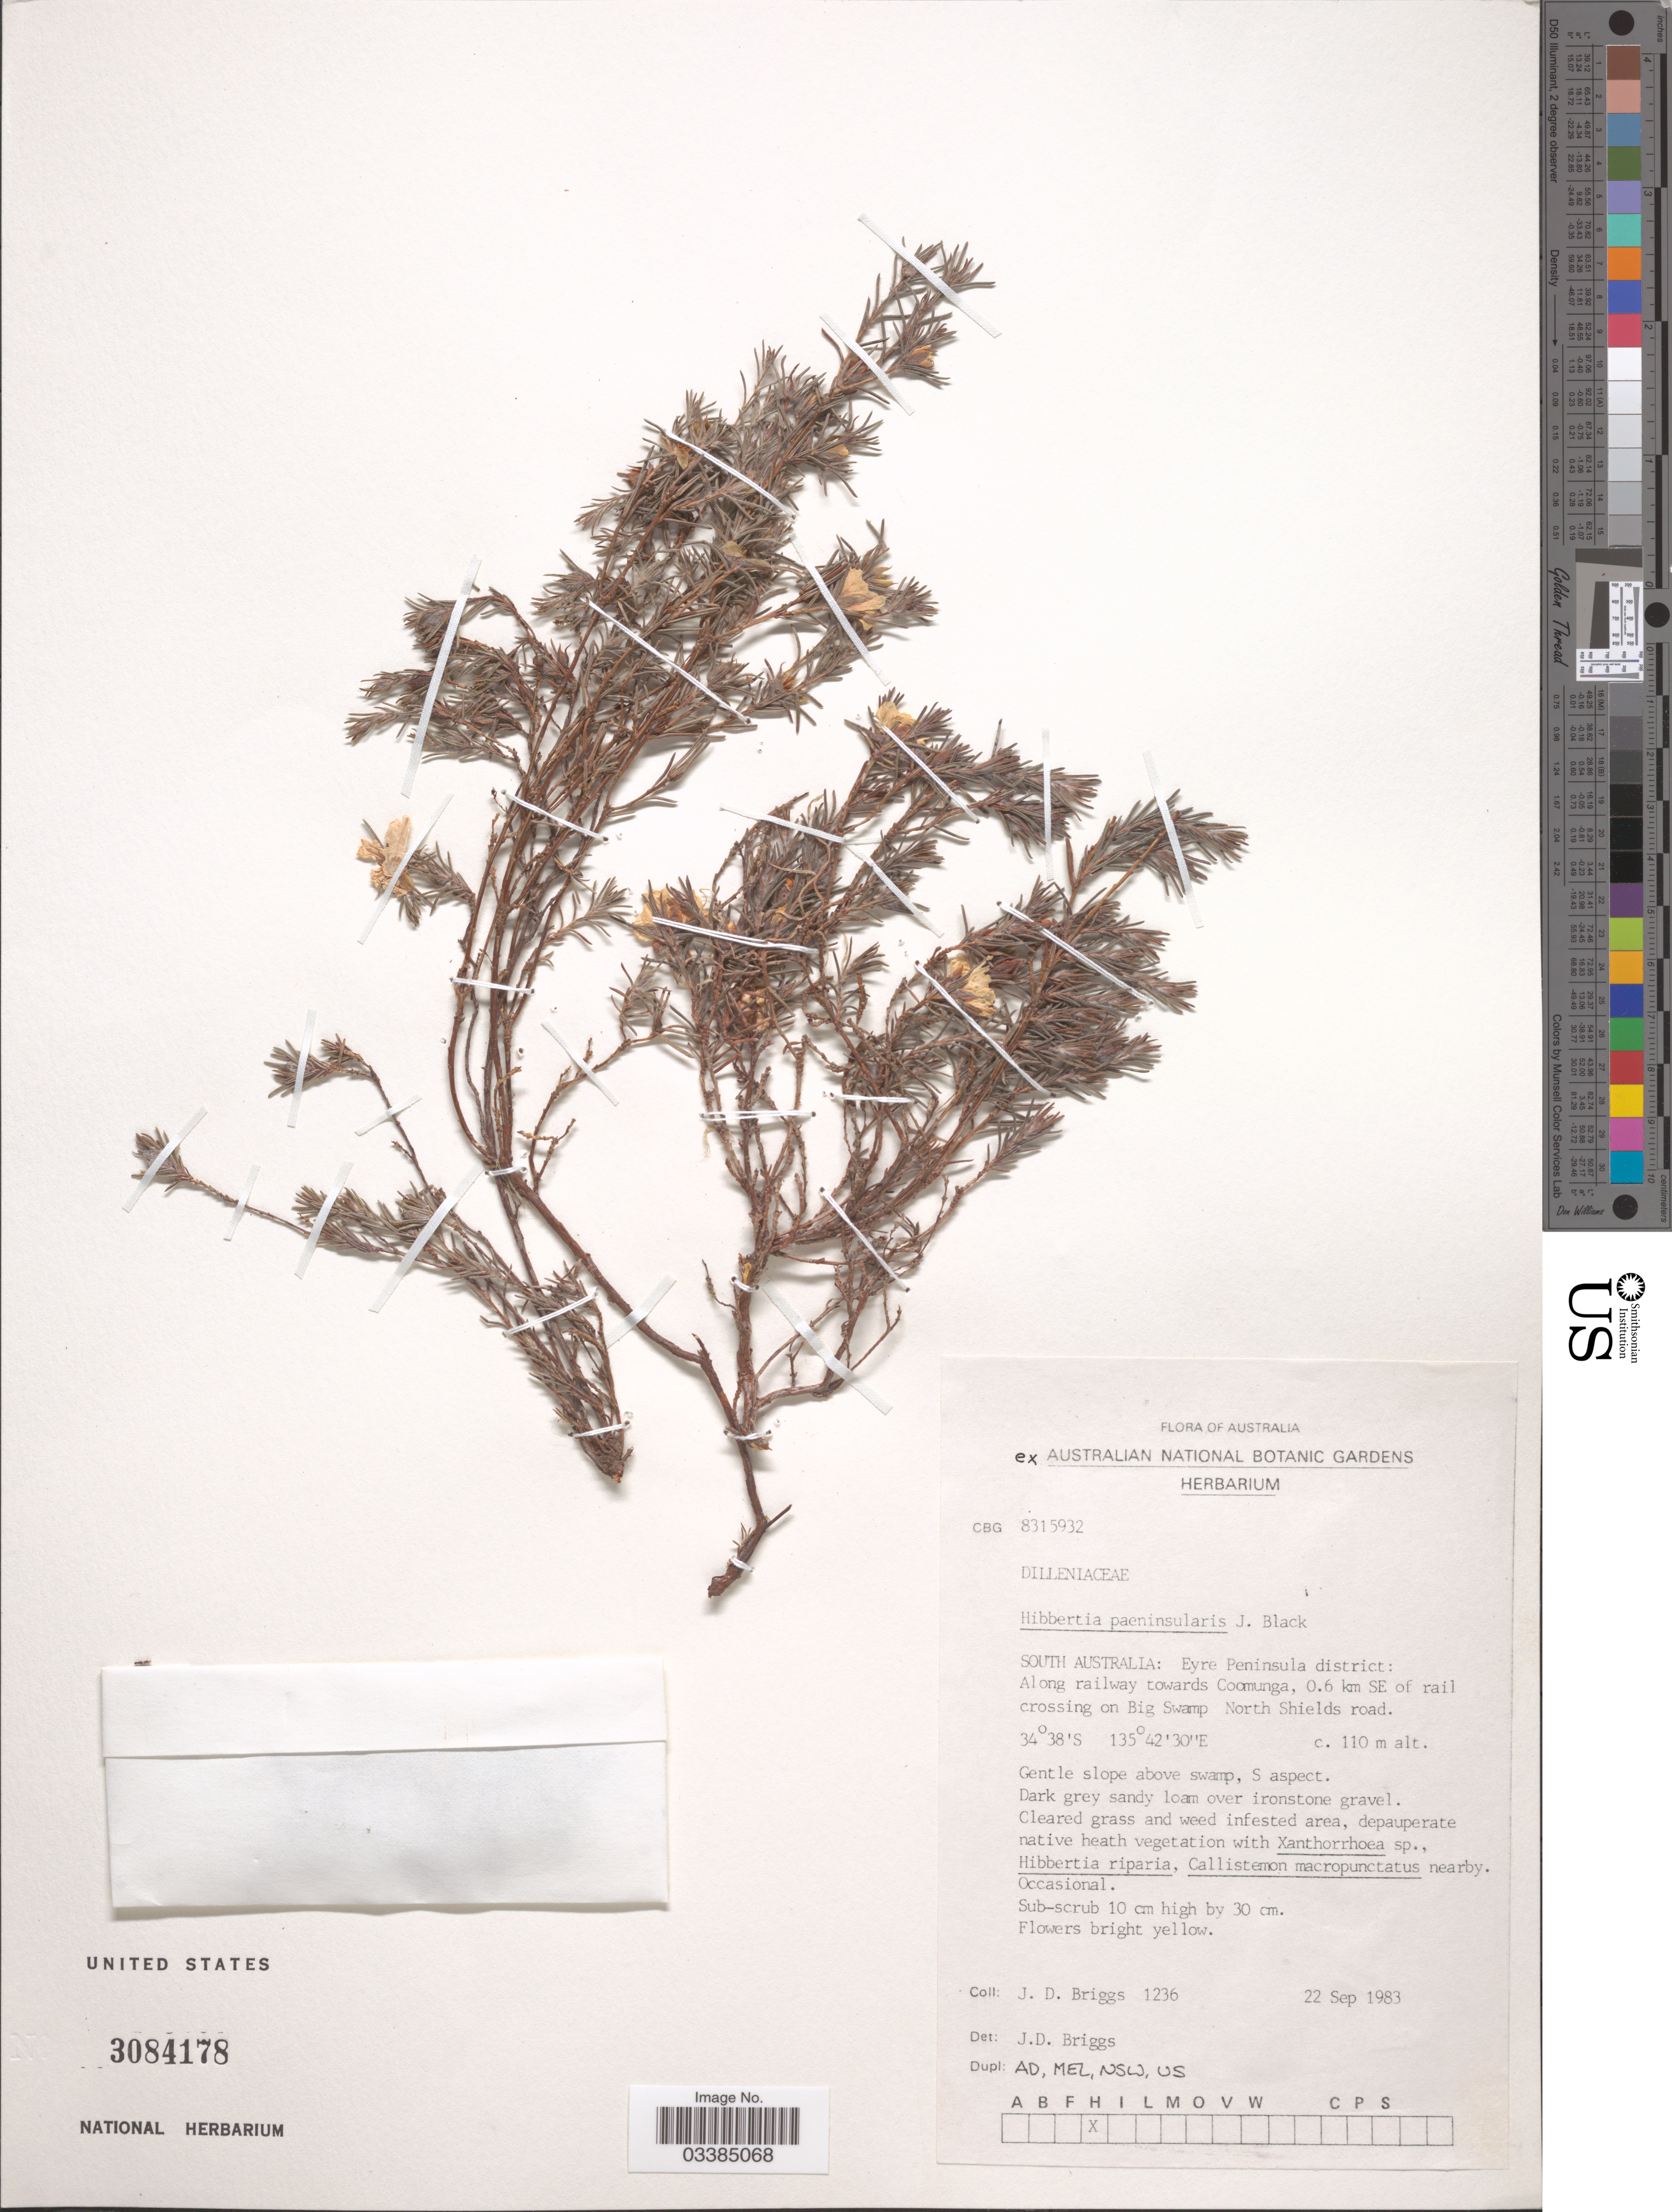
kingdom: Plantae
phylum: Tracheophyta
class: Magnoliopsida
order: Dilleniales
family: Dilleniaceae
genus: Hibbertia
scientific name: Hibbertia paeninsularis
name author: J.M. Black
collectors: J. Briggs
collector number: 1236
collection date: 1983-09-22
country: Australia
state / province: South Australia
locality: Eyre Peninsula district: Along railway towards Coomunga, 0.6 km SE of rail crossing on Big Swamp North Shields road. Gentle slope above swamp, S aspect.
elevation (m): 110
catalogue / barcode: US 3084178